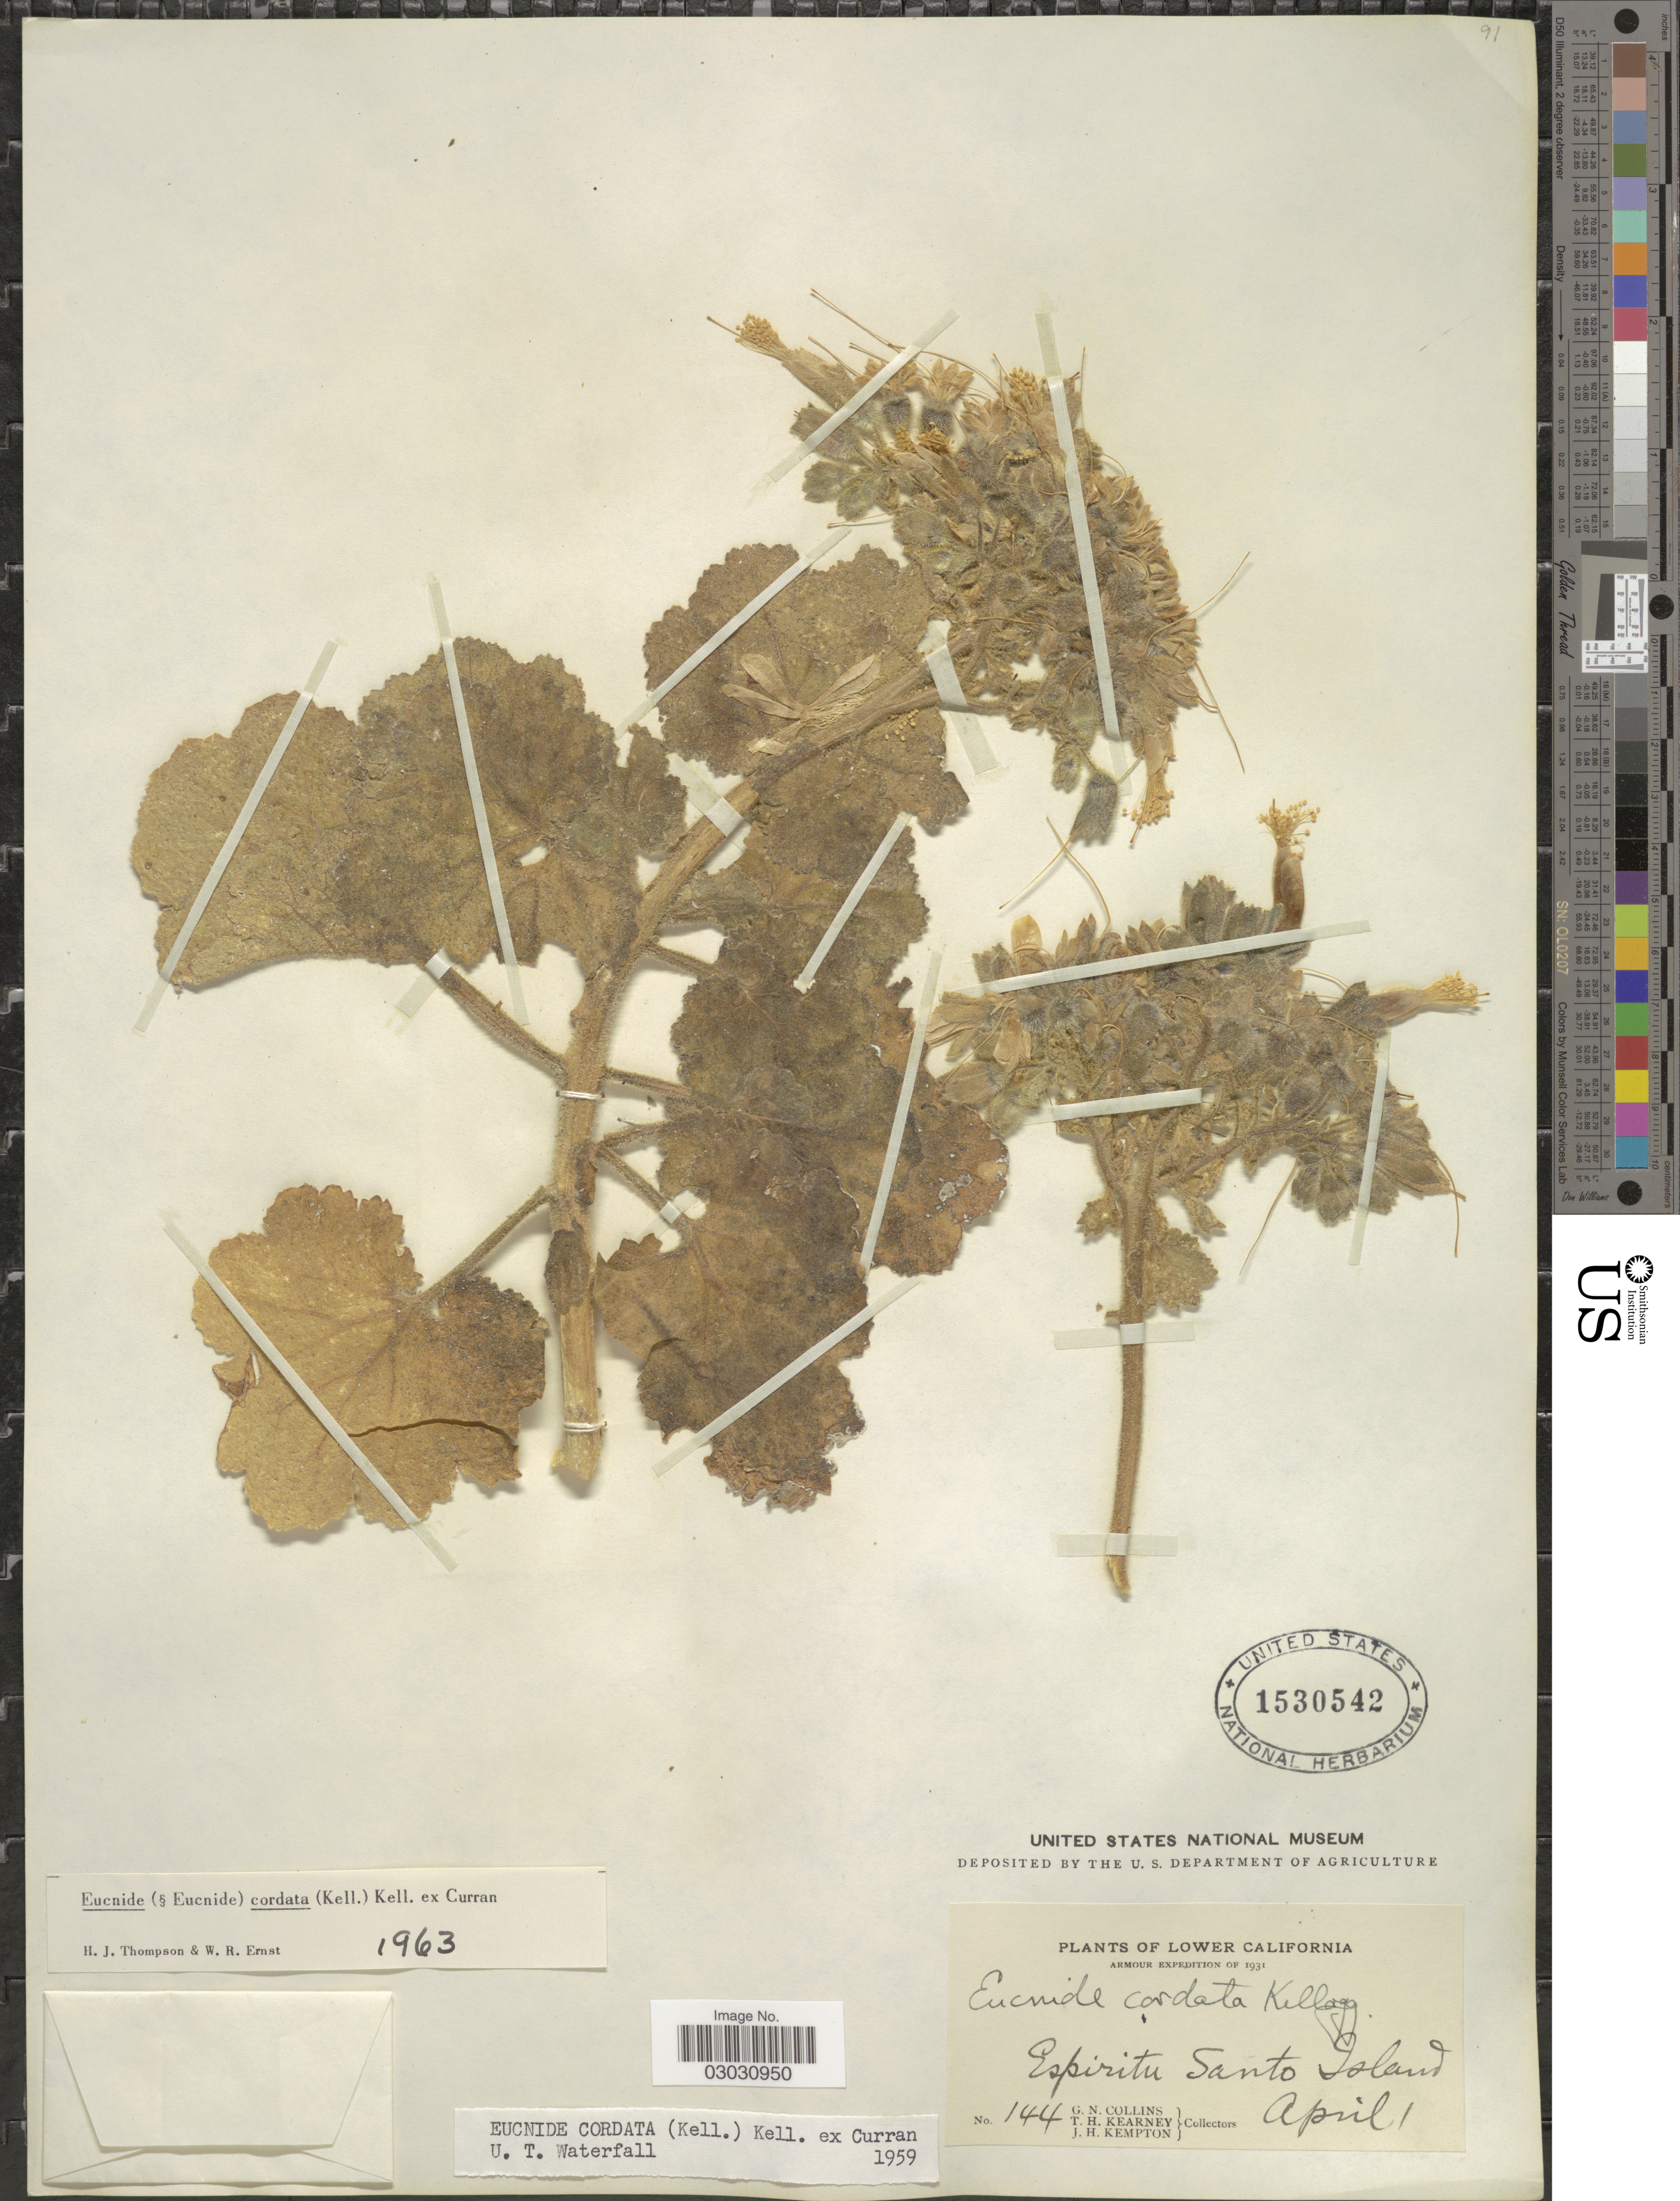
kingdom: Plantae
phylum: Tracheophyta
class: Magnoliopsida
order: Cornales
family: Loasaceae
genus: Eucnide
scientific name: Eucnide cordata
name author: (Kell.) Kellogg ex Curran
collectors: G. Collins, T. H. Kearney & J. H. Kempton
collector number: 144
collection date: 1931-04-01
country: Mexico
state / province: Baja California Sur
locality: Lower California, Espiritu Santo Island.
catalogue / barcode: US 1530542